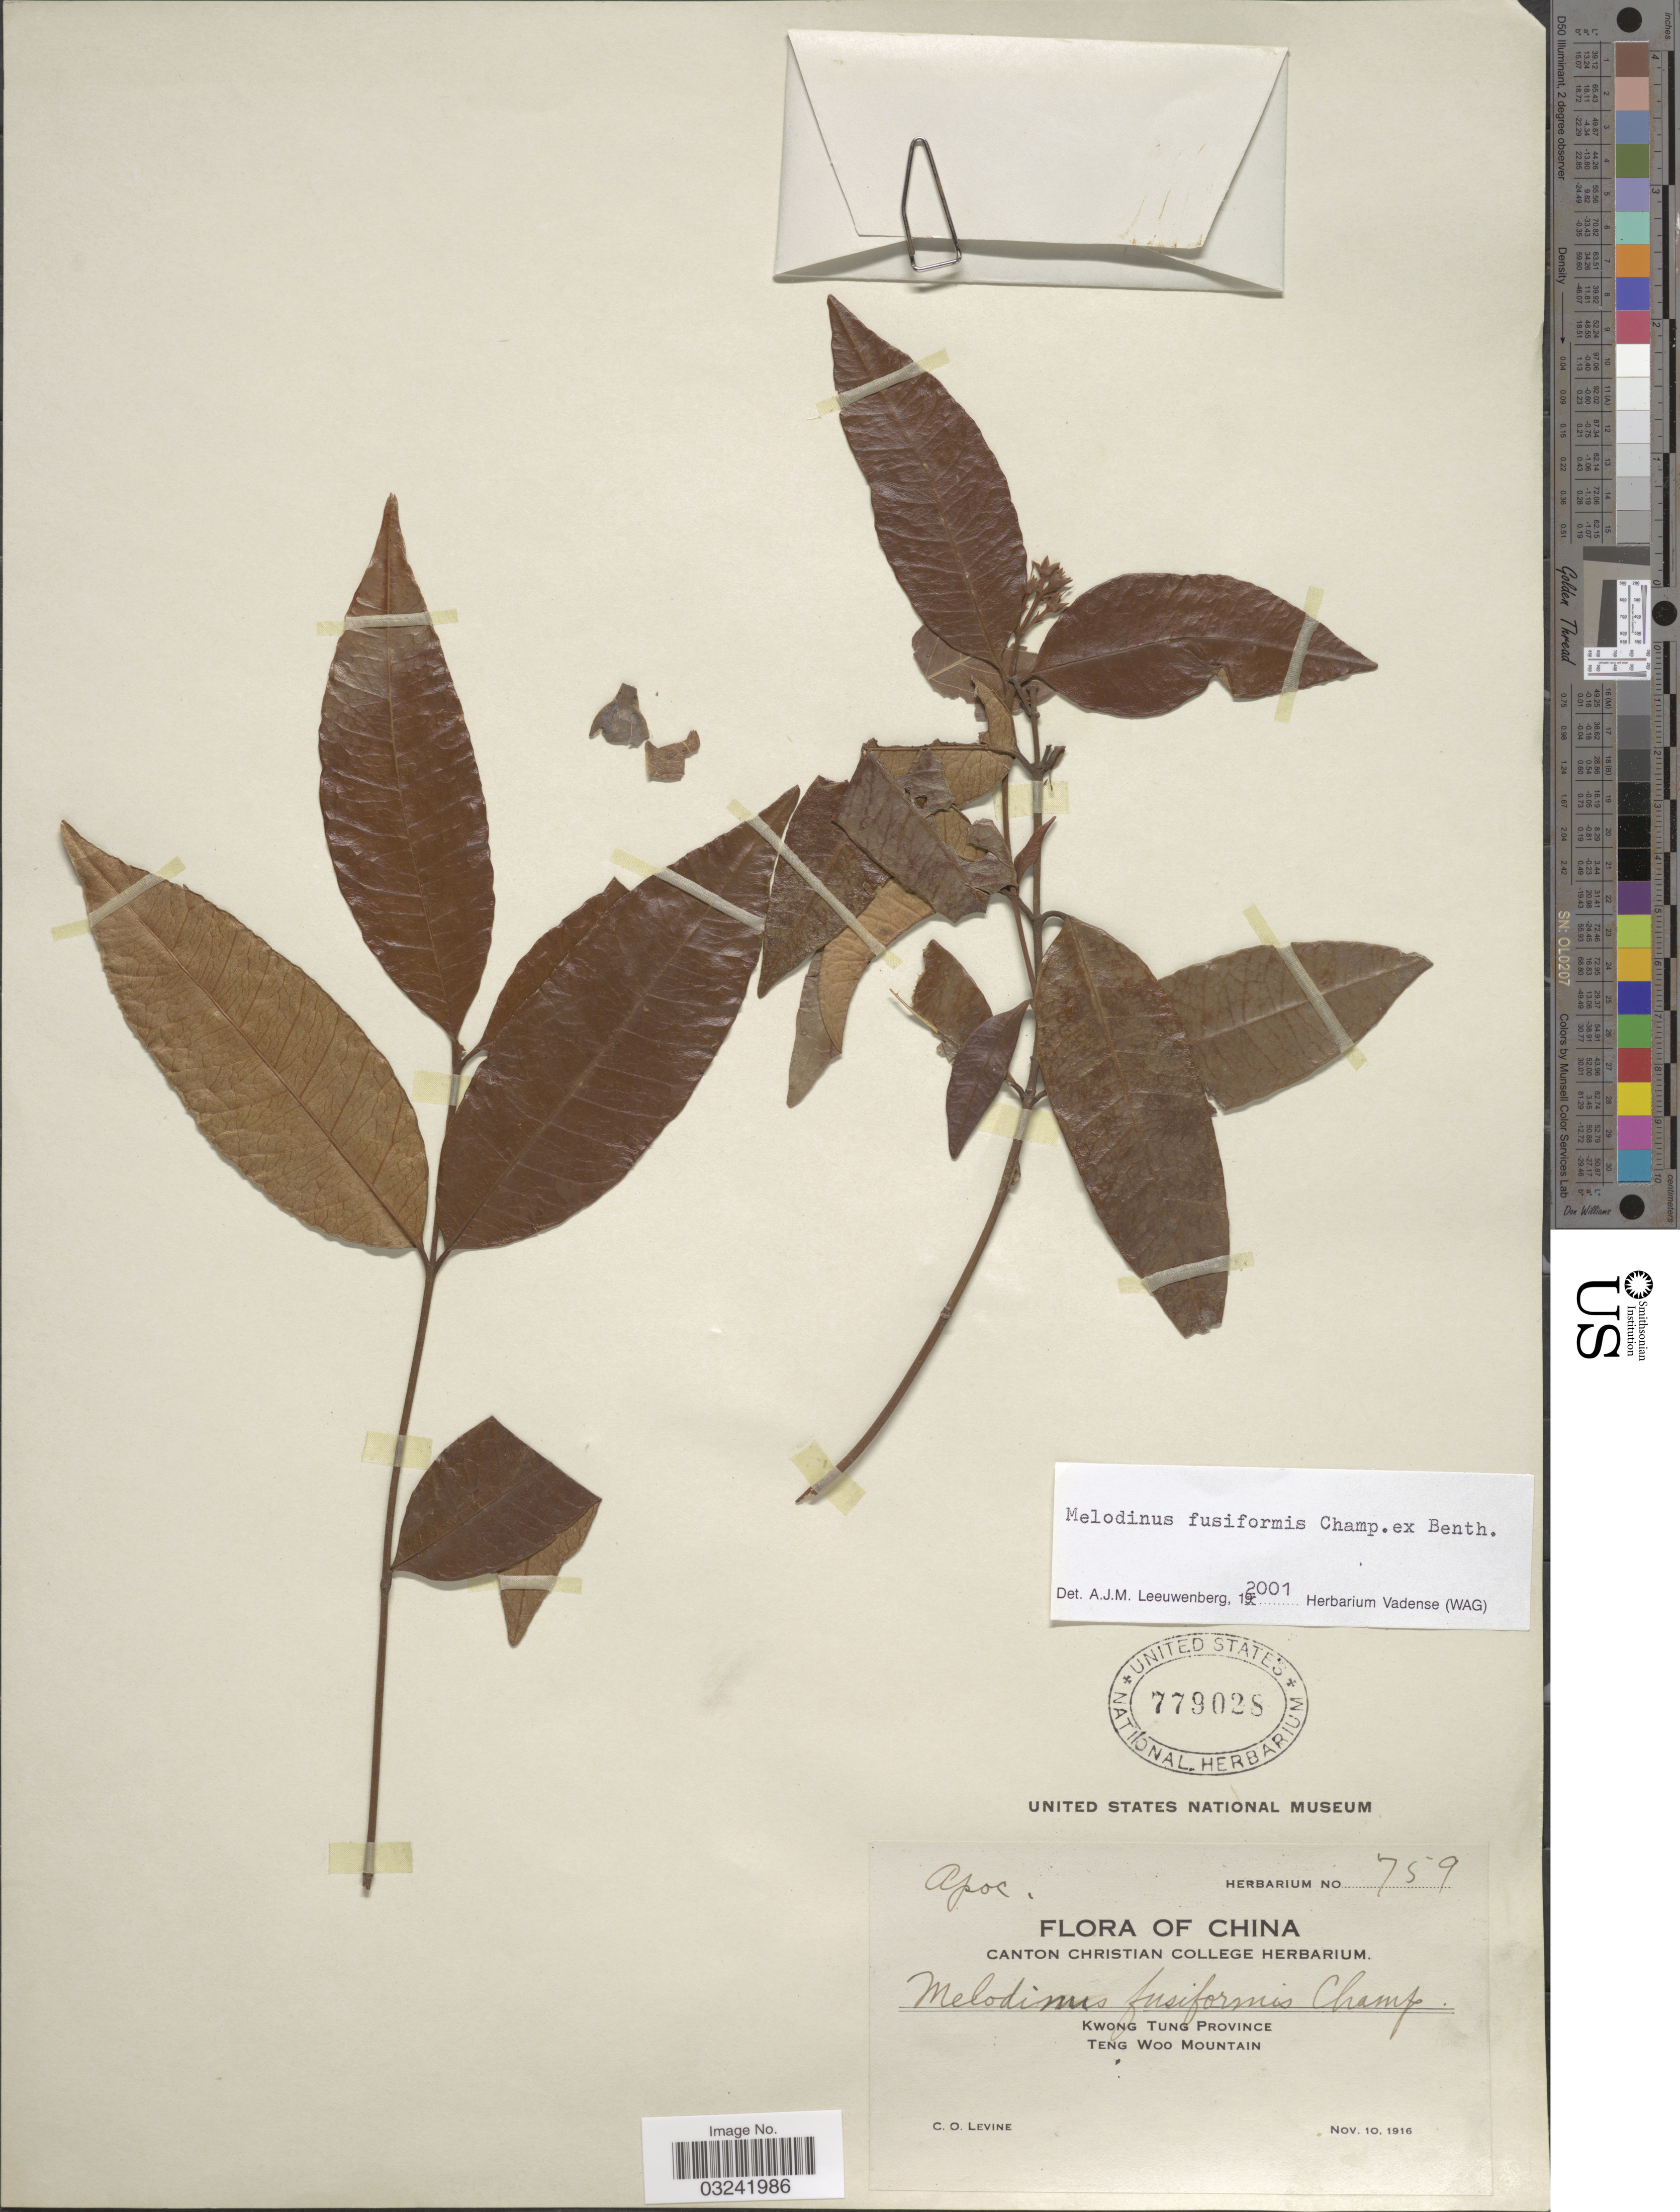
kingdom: Plantae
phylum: Tracheophyta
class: Magnoliopsida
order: Gentianales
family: Apocynaceae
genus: Melodinus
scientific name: Melodinus acutiflorus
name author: F. Muell.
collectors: C. O. Levine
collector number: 759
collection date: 1916-11-10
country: China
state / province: Guangdong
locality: Kwong Tung Province, Teng Woo Mountain.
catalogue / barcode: US 779028